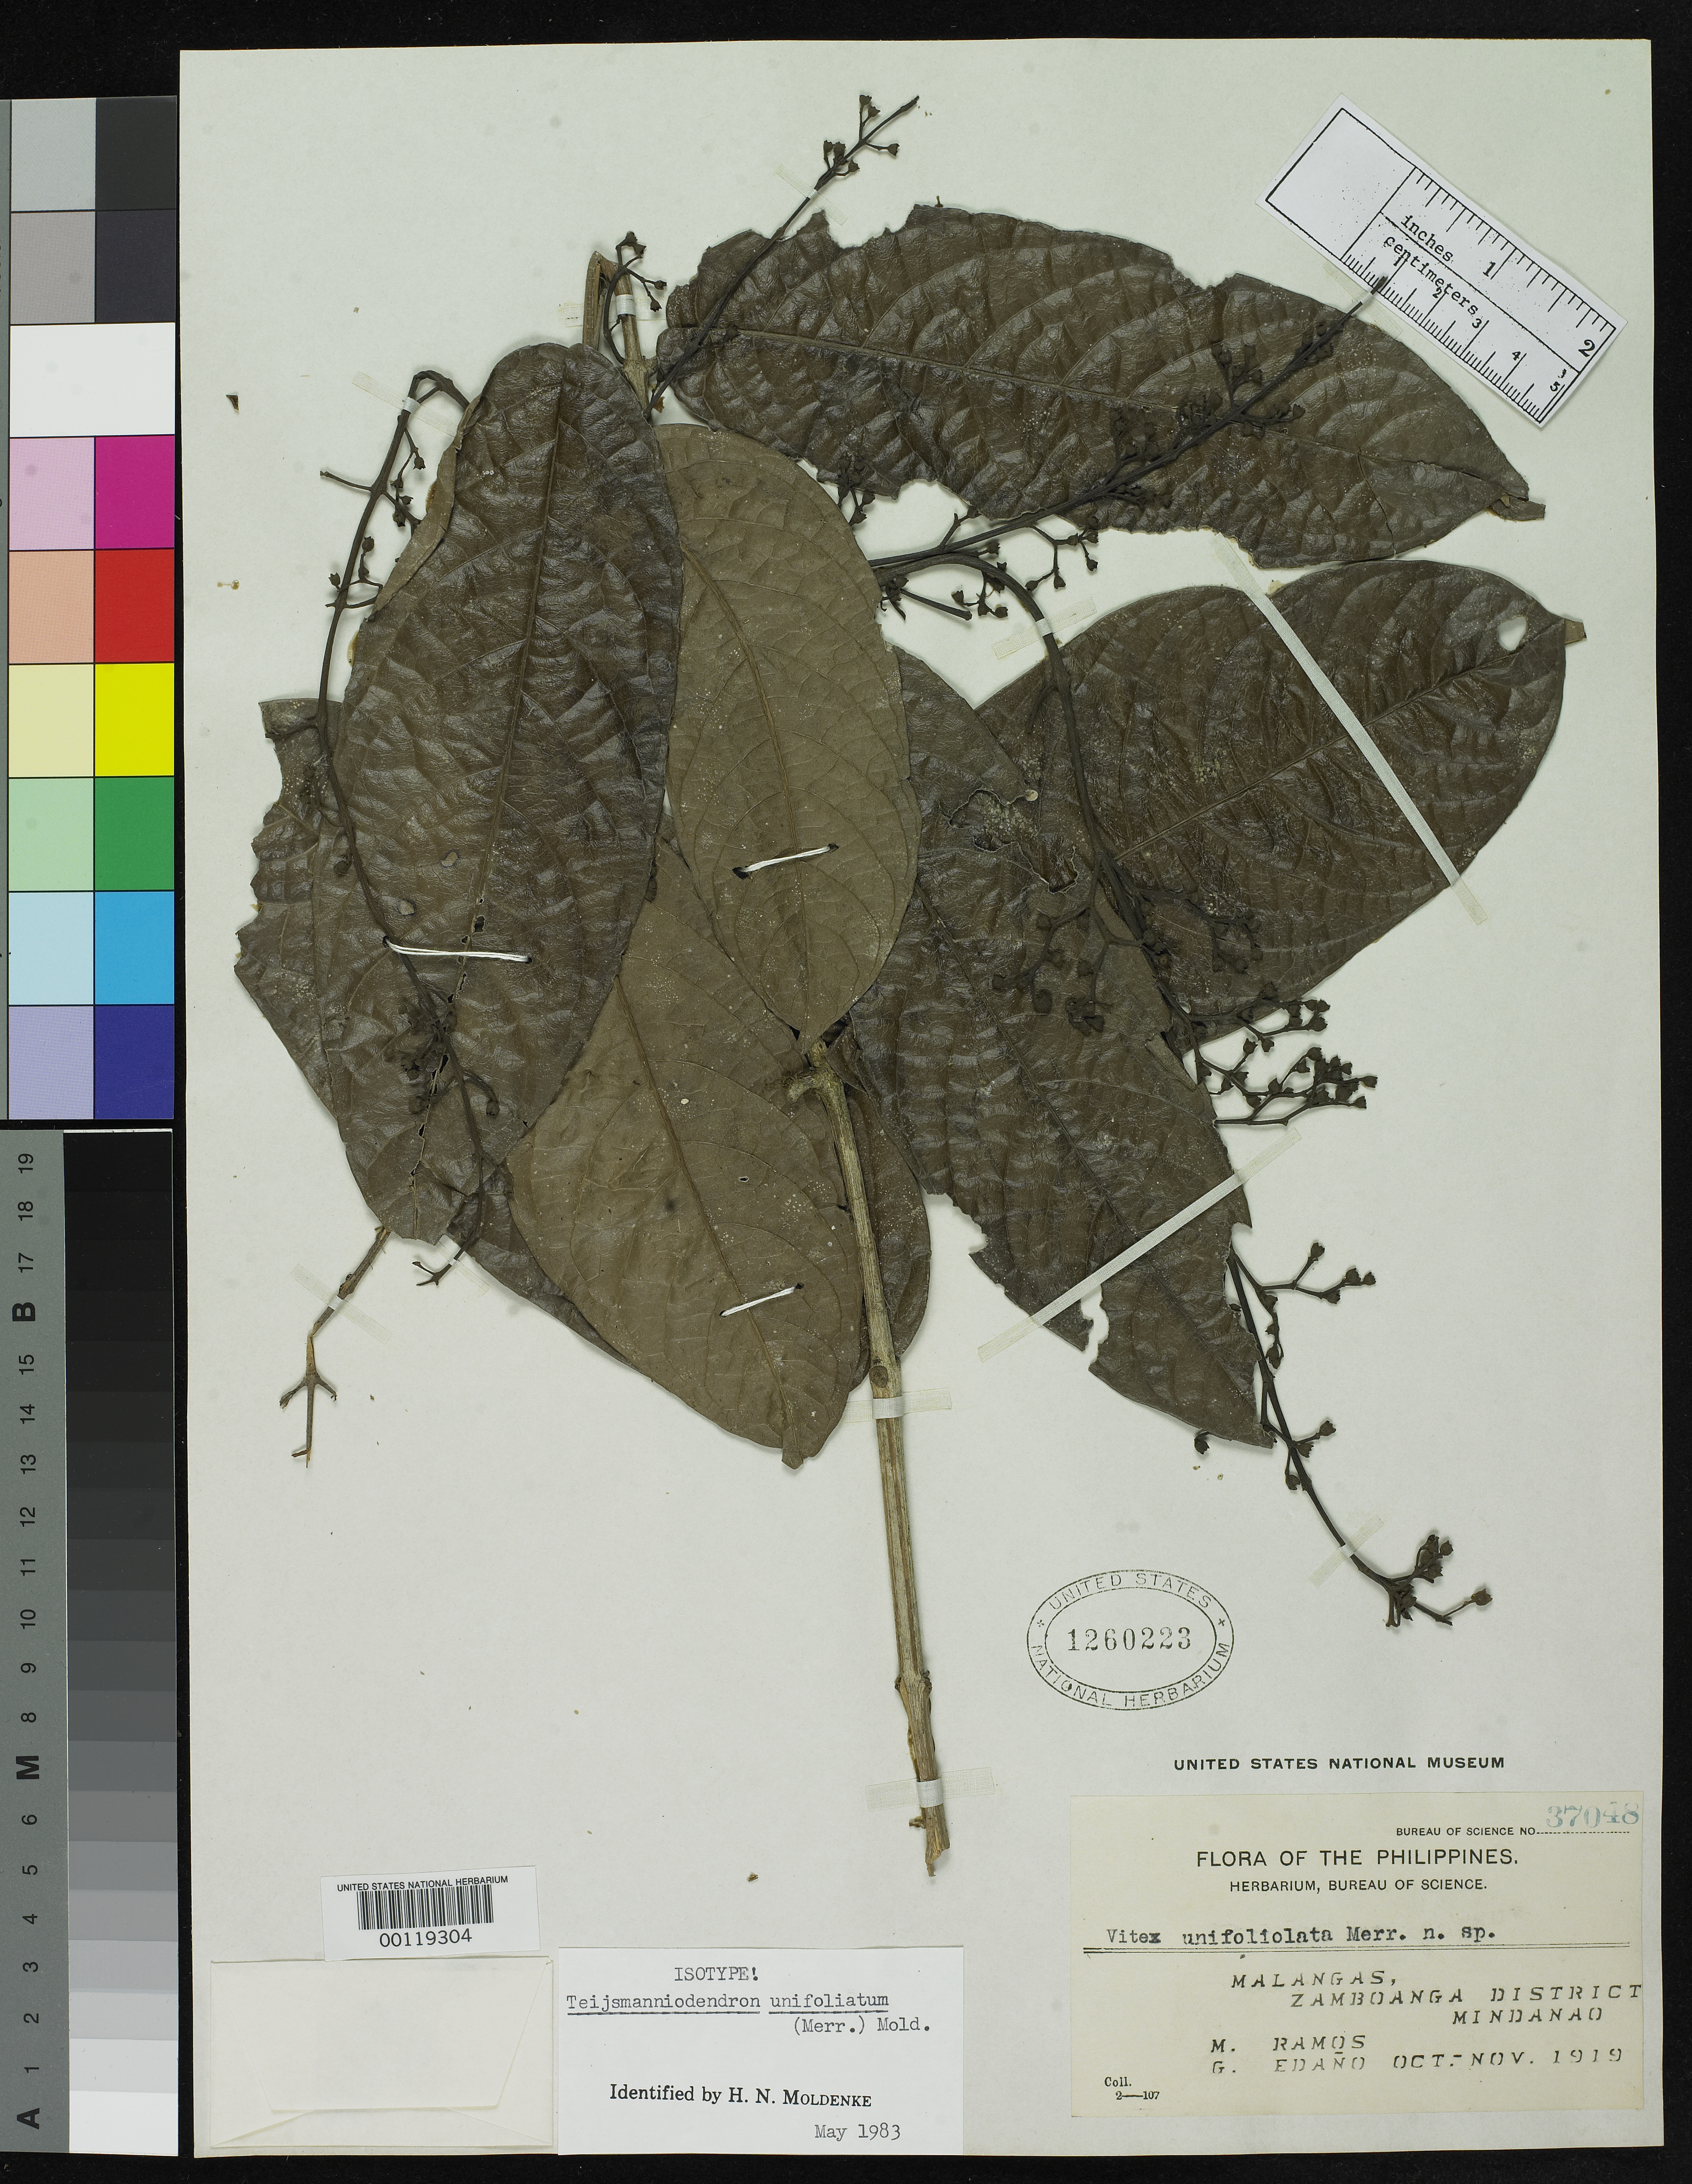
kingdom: Plantae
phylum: Tracheophyta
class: Magnoliopsida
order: Lamiales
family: Lamiaceae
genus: Vitex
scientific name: Vitex unifoliolata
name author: Merr.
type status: Isotype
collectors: M. Ramos & G. E. Edaño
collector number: Bur. Sci. 37048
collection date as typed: Oct 1919 to -- Nov 1919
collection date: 1919-10/1919-11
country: Philippines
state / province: Zamboanga Peninsula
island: Mindanao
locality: Malangas.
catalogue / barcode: US 1260223